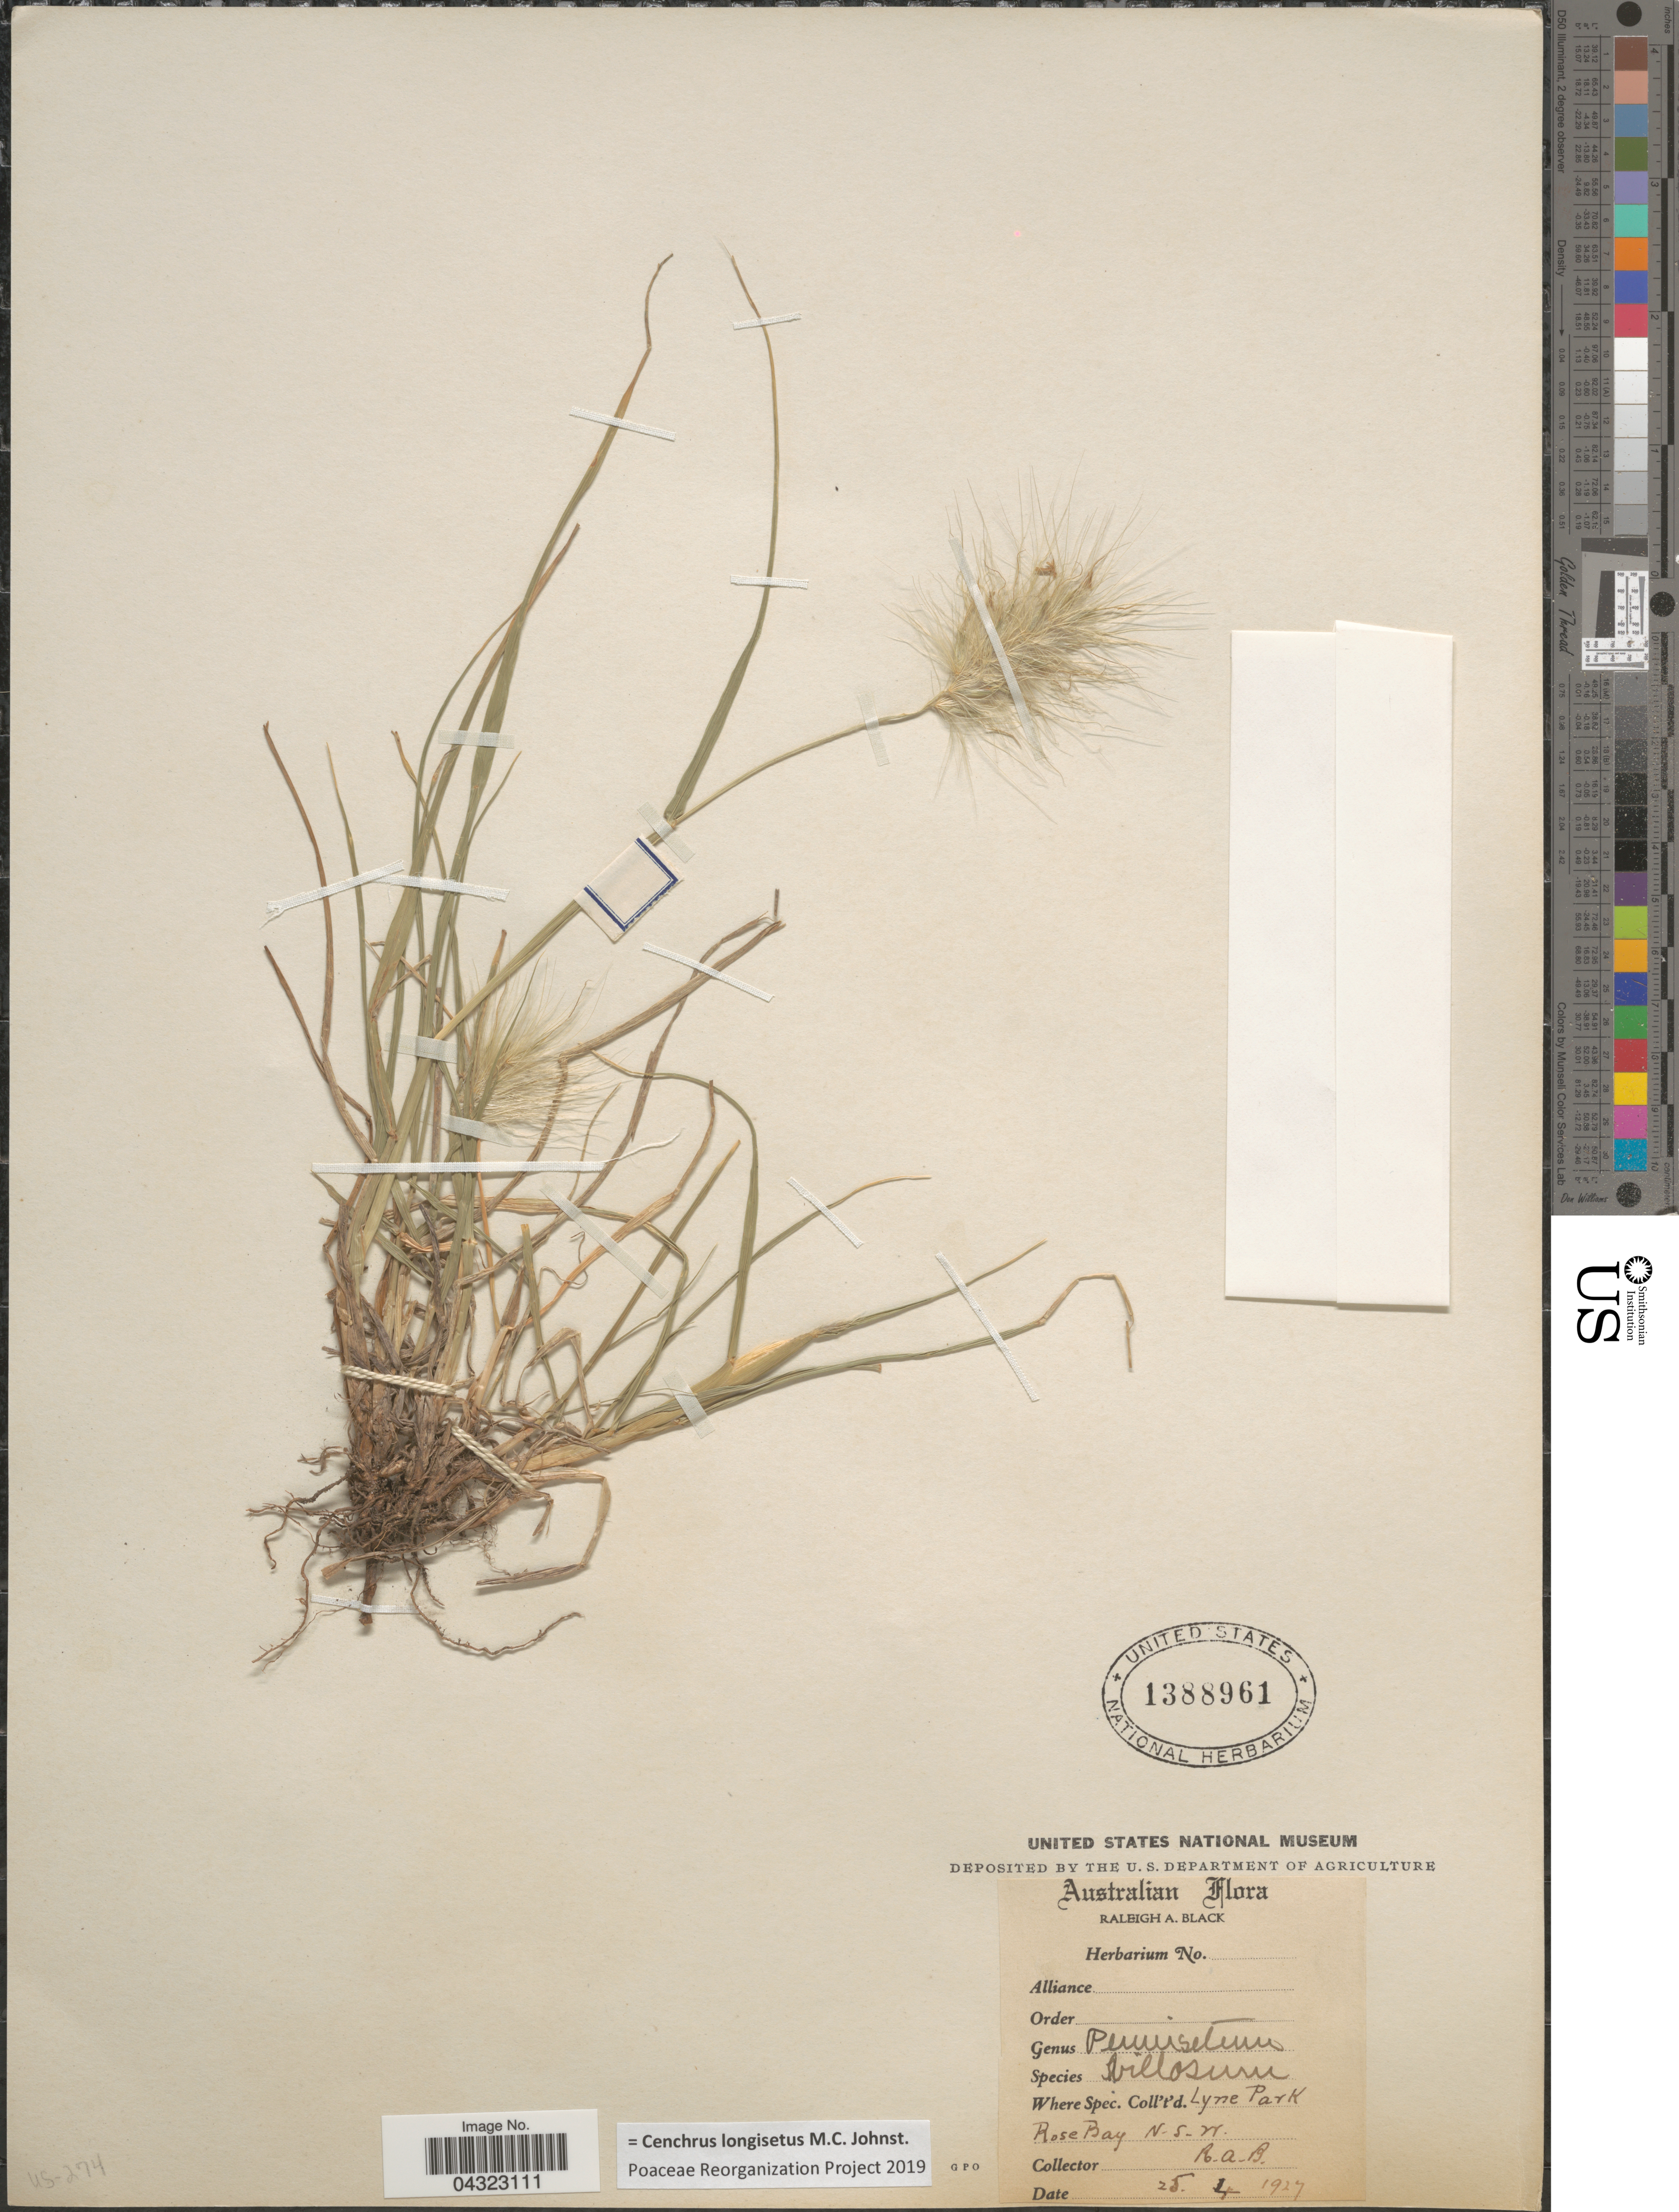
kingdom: Plantae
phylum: Tracheophyta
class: Liliopsida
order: Poales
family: Poaceae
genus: Cenchrus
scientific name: Cenchrus longisetus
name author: M.C. Johnst.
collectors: R. A. Black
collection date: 1917-04-25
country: Australia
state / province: New South Wales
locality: Lyne Park Rose Bay. N. S. W.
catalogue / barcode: US 1388961